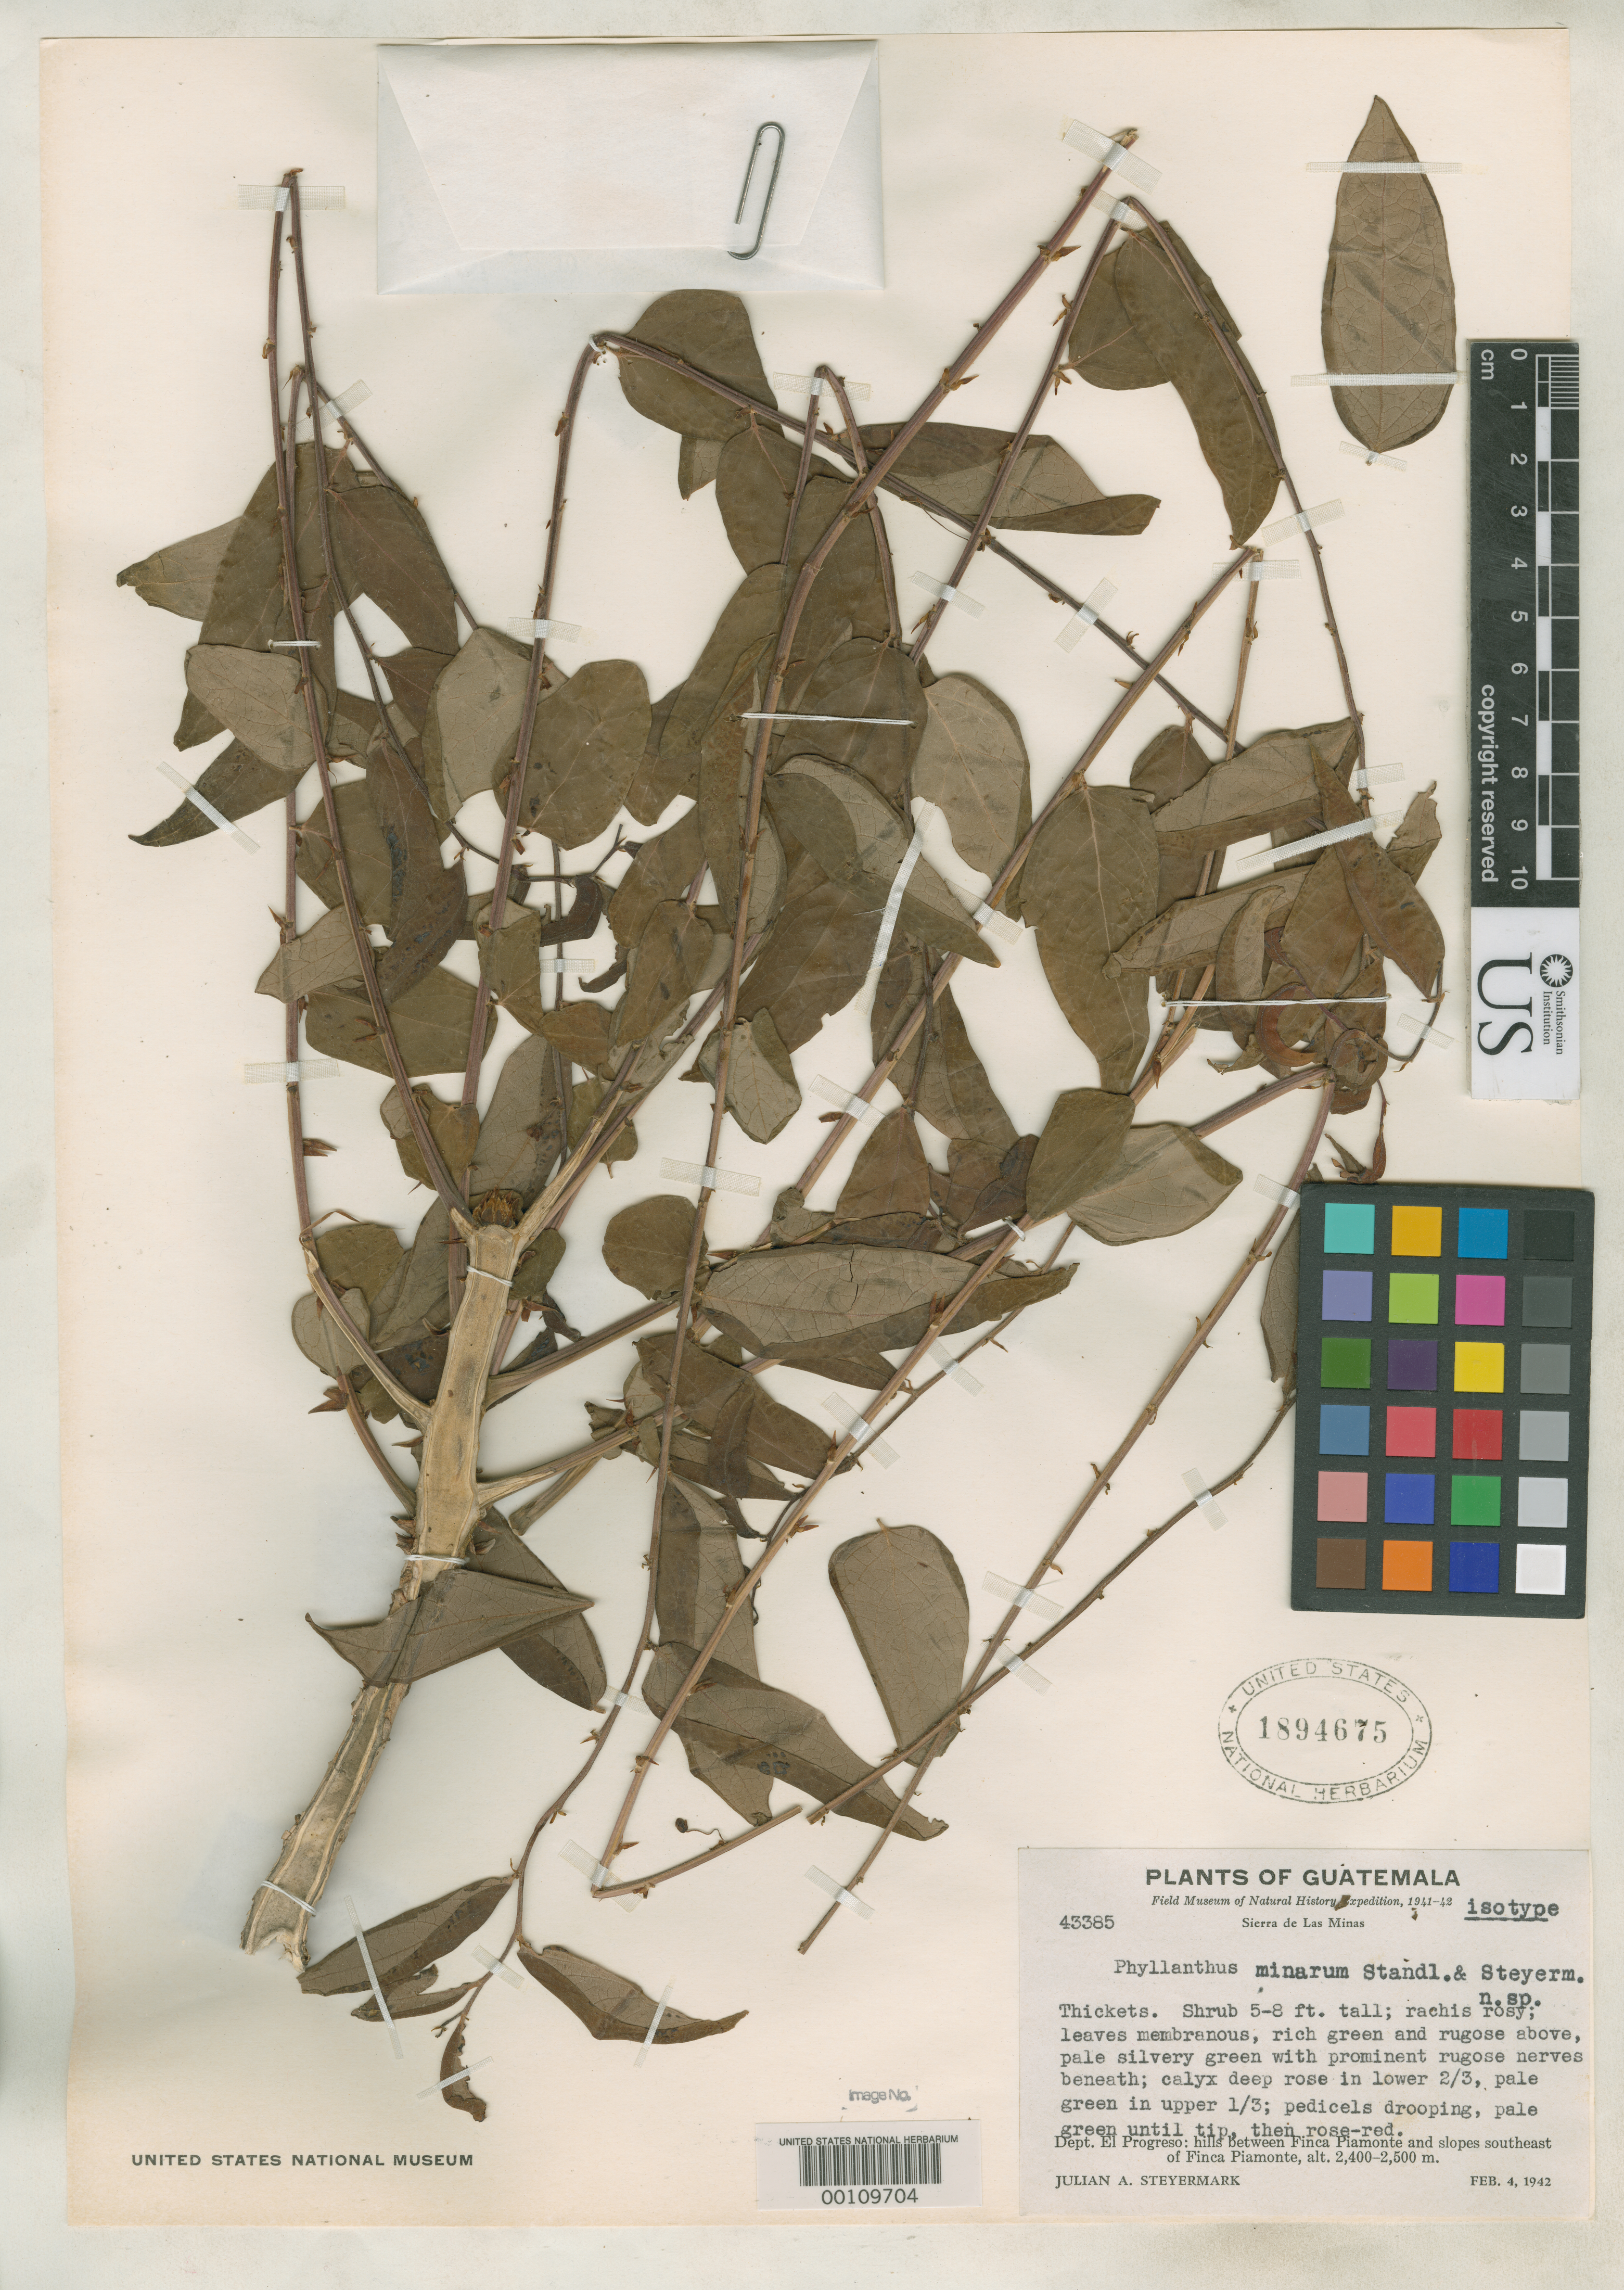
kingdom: Plantae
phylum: Tracheophyta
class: Magnoliopsida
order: Malpighiales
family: Phyllanthaceae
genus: Phyllanthus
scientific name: Phyllanthus minarum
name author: Standl. & Steyerm.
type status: Isotype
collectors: J. Steyermark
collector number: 43385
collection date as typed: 04 Feb 1942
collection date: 1942-02-04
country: Guatemala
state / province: El Progreso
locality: Hills between Finca Piamomte & slopes SE of Finca, Serra de las Minas.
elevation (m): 2400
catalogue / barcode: US 1894675